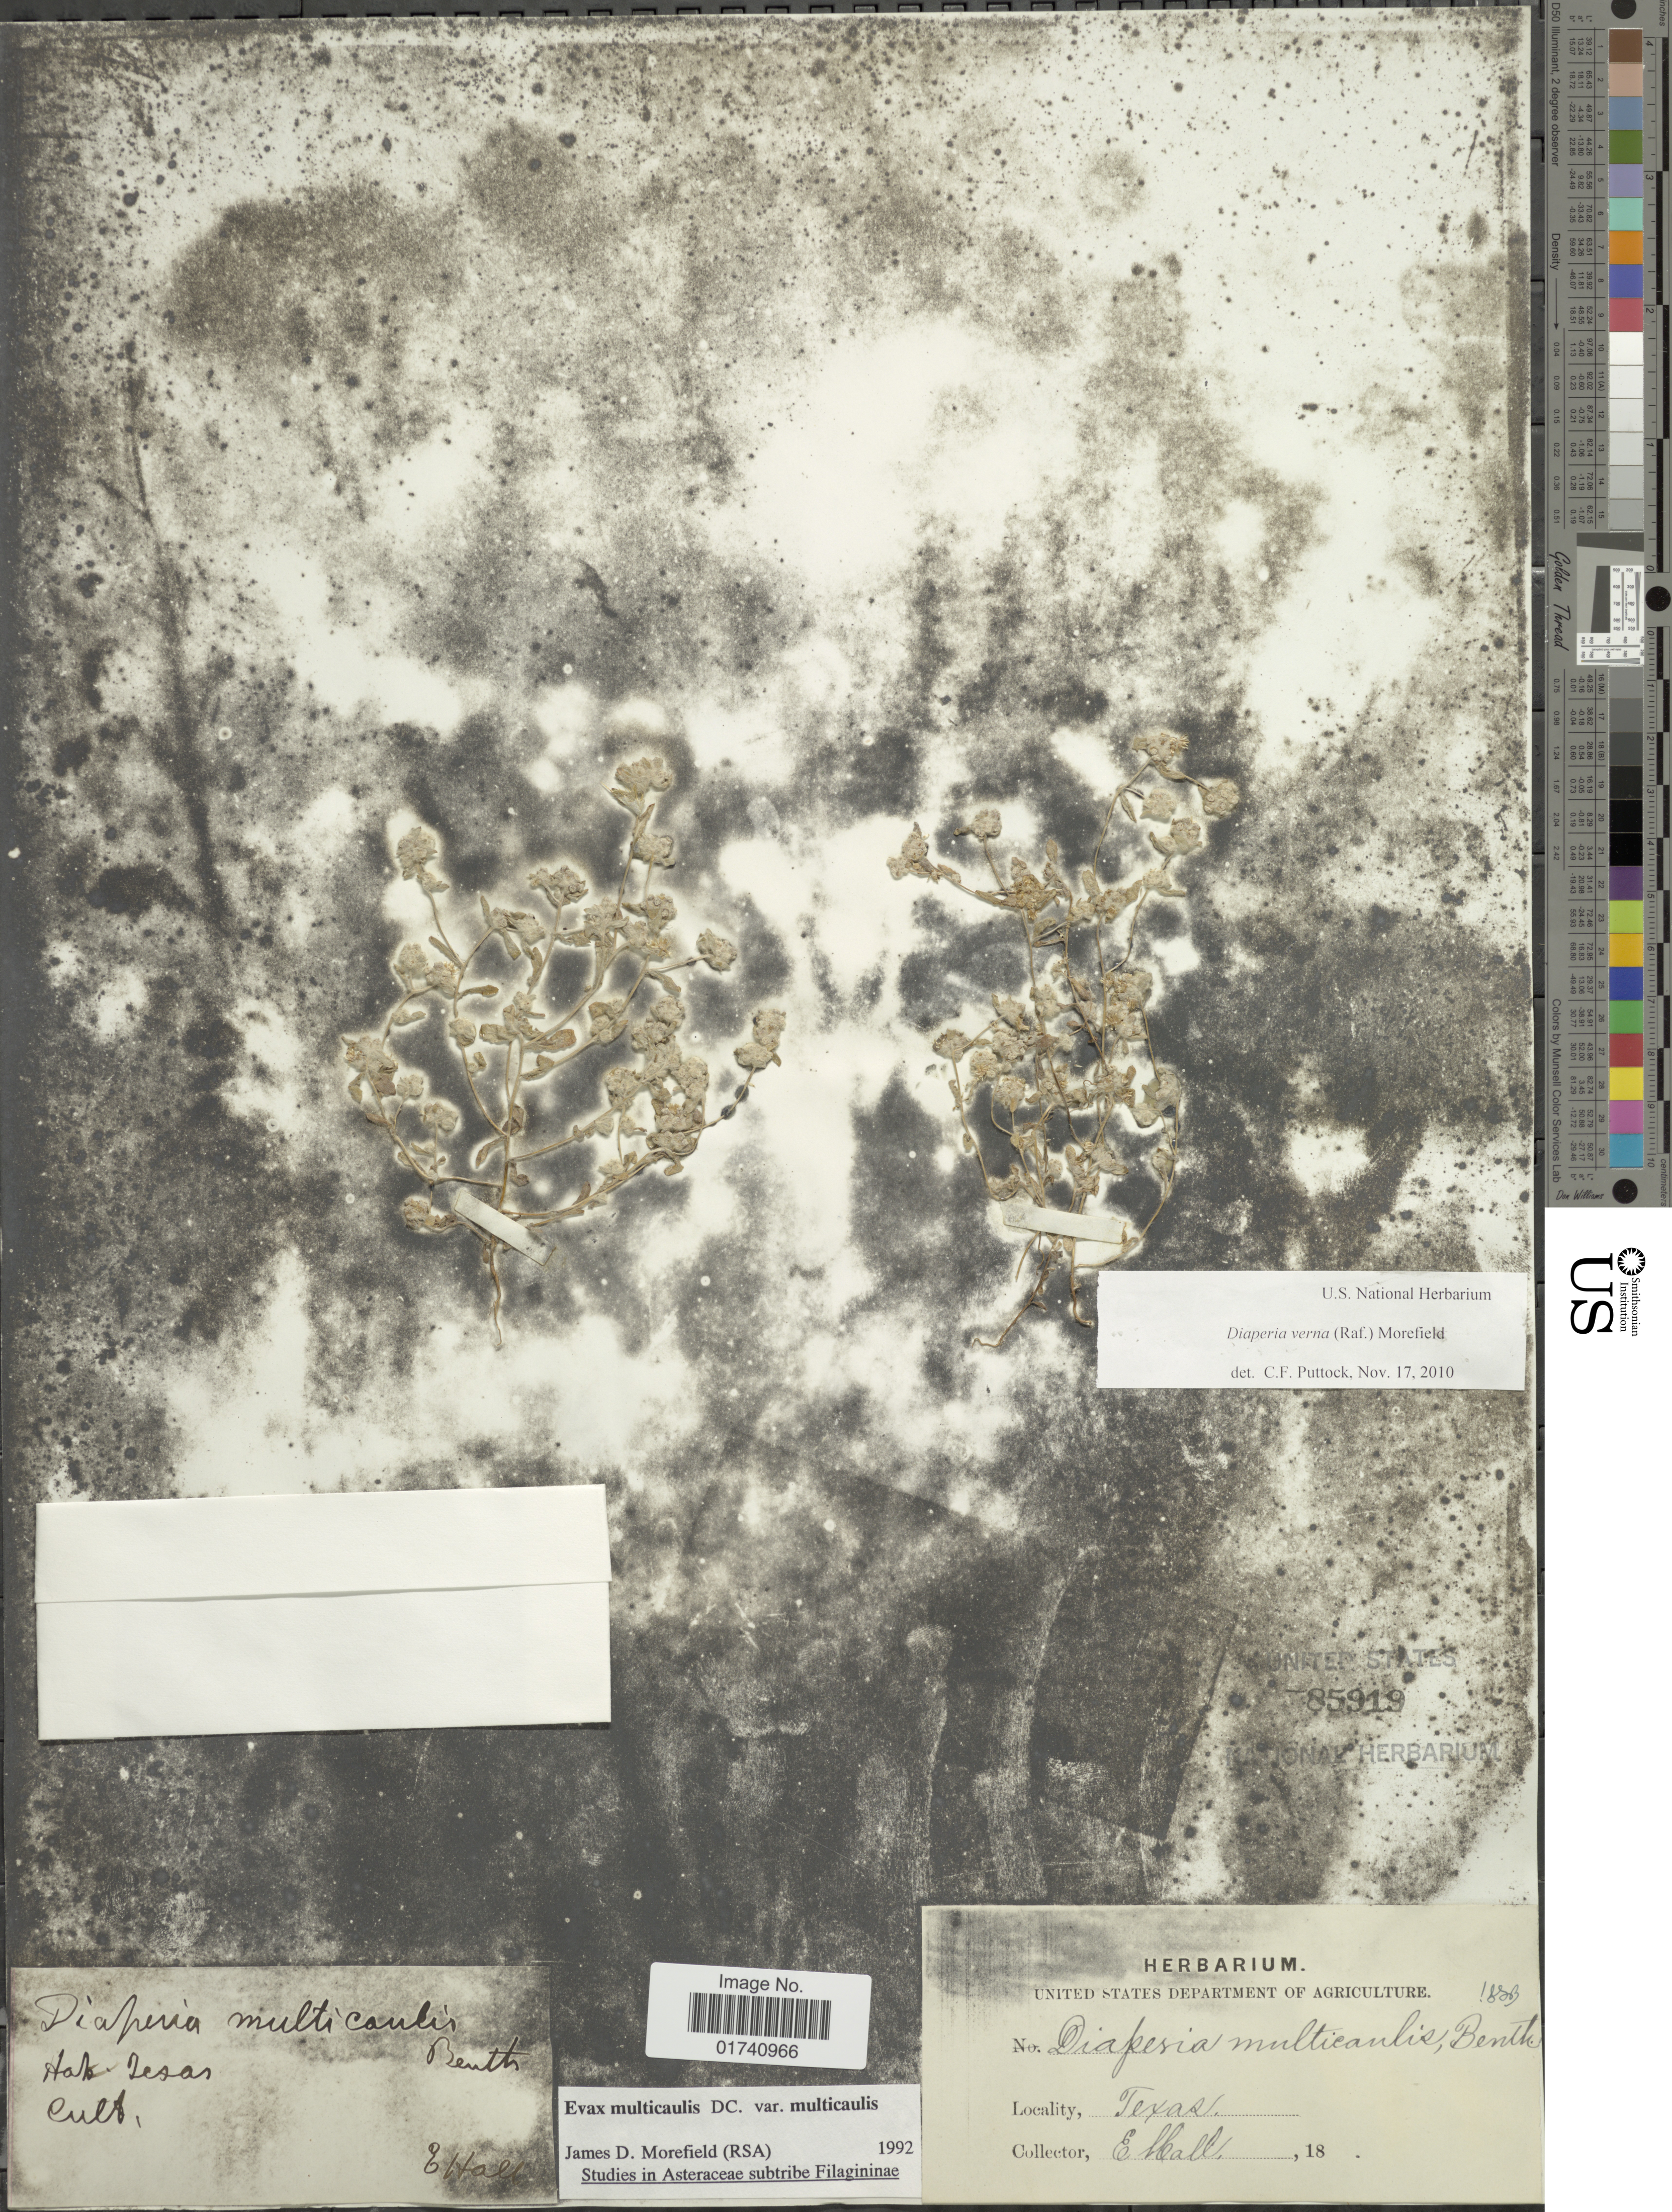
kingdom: Plantae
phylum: Tracheophyta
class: Magnoliopsida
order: Asterales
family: Asteraceae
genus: Diaperia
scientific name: Diaperia verna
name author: (Raf.) Morefield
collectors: E. Hall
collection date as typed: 18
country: United States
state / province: Texas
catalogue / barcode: US 85919